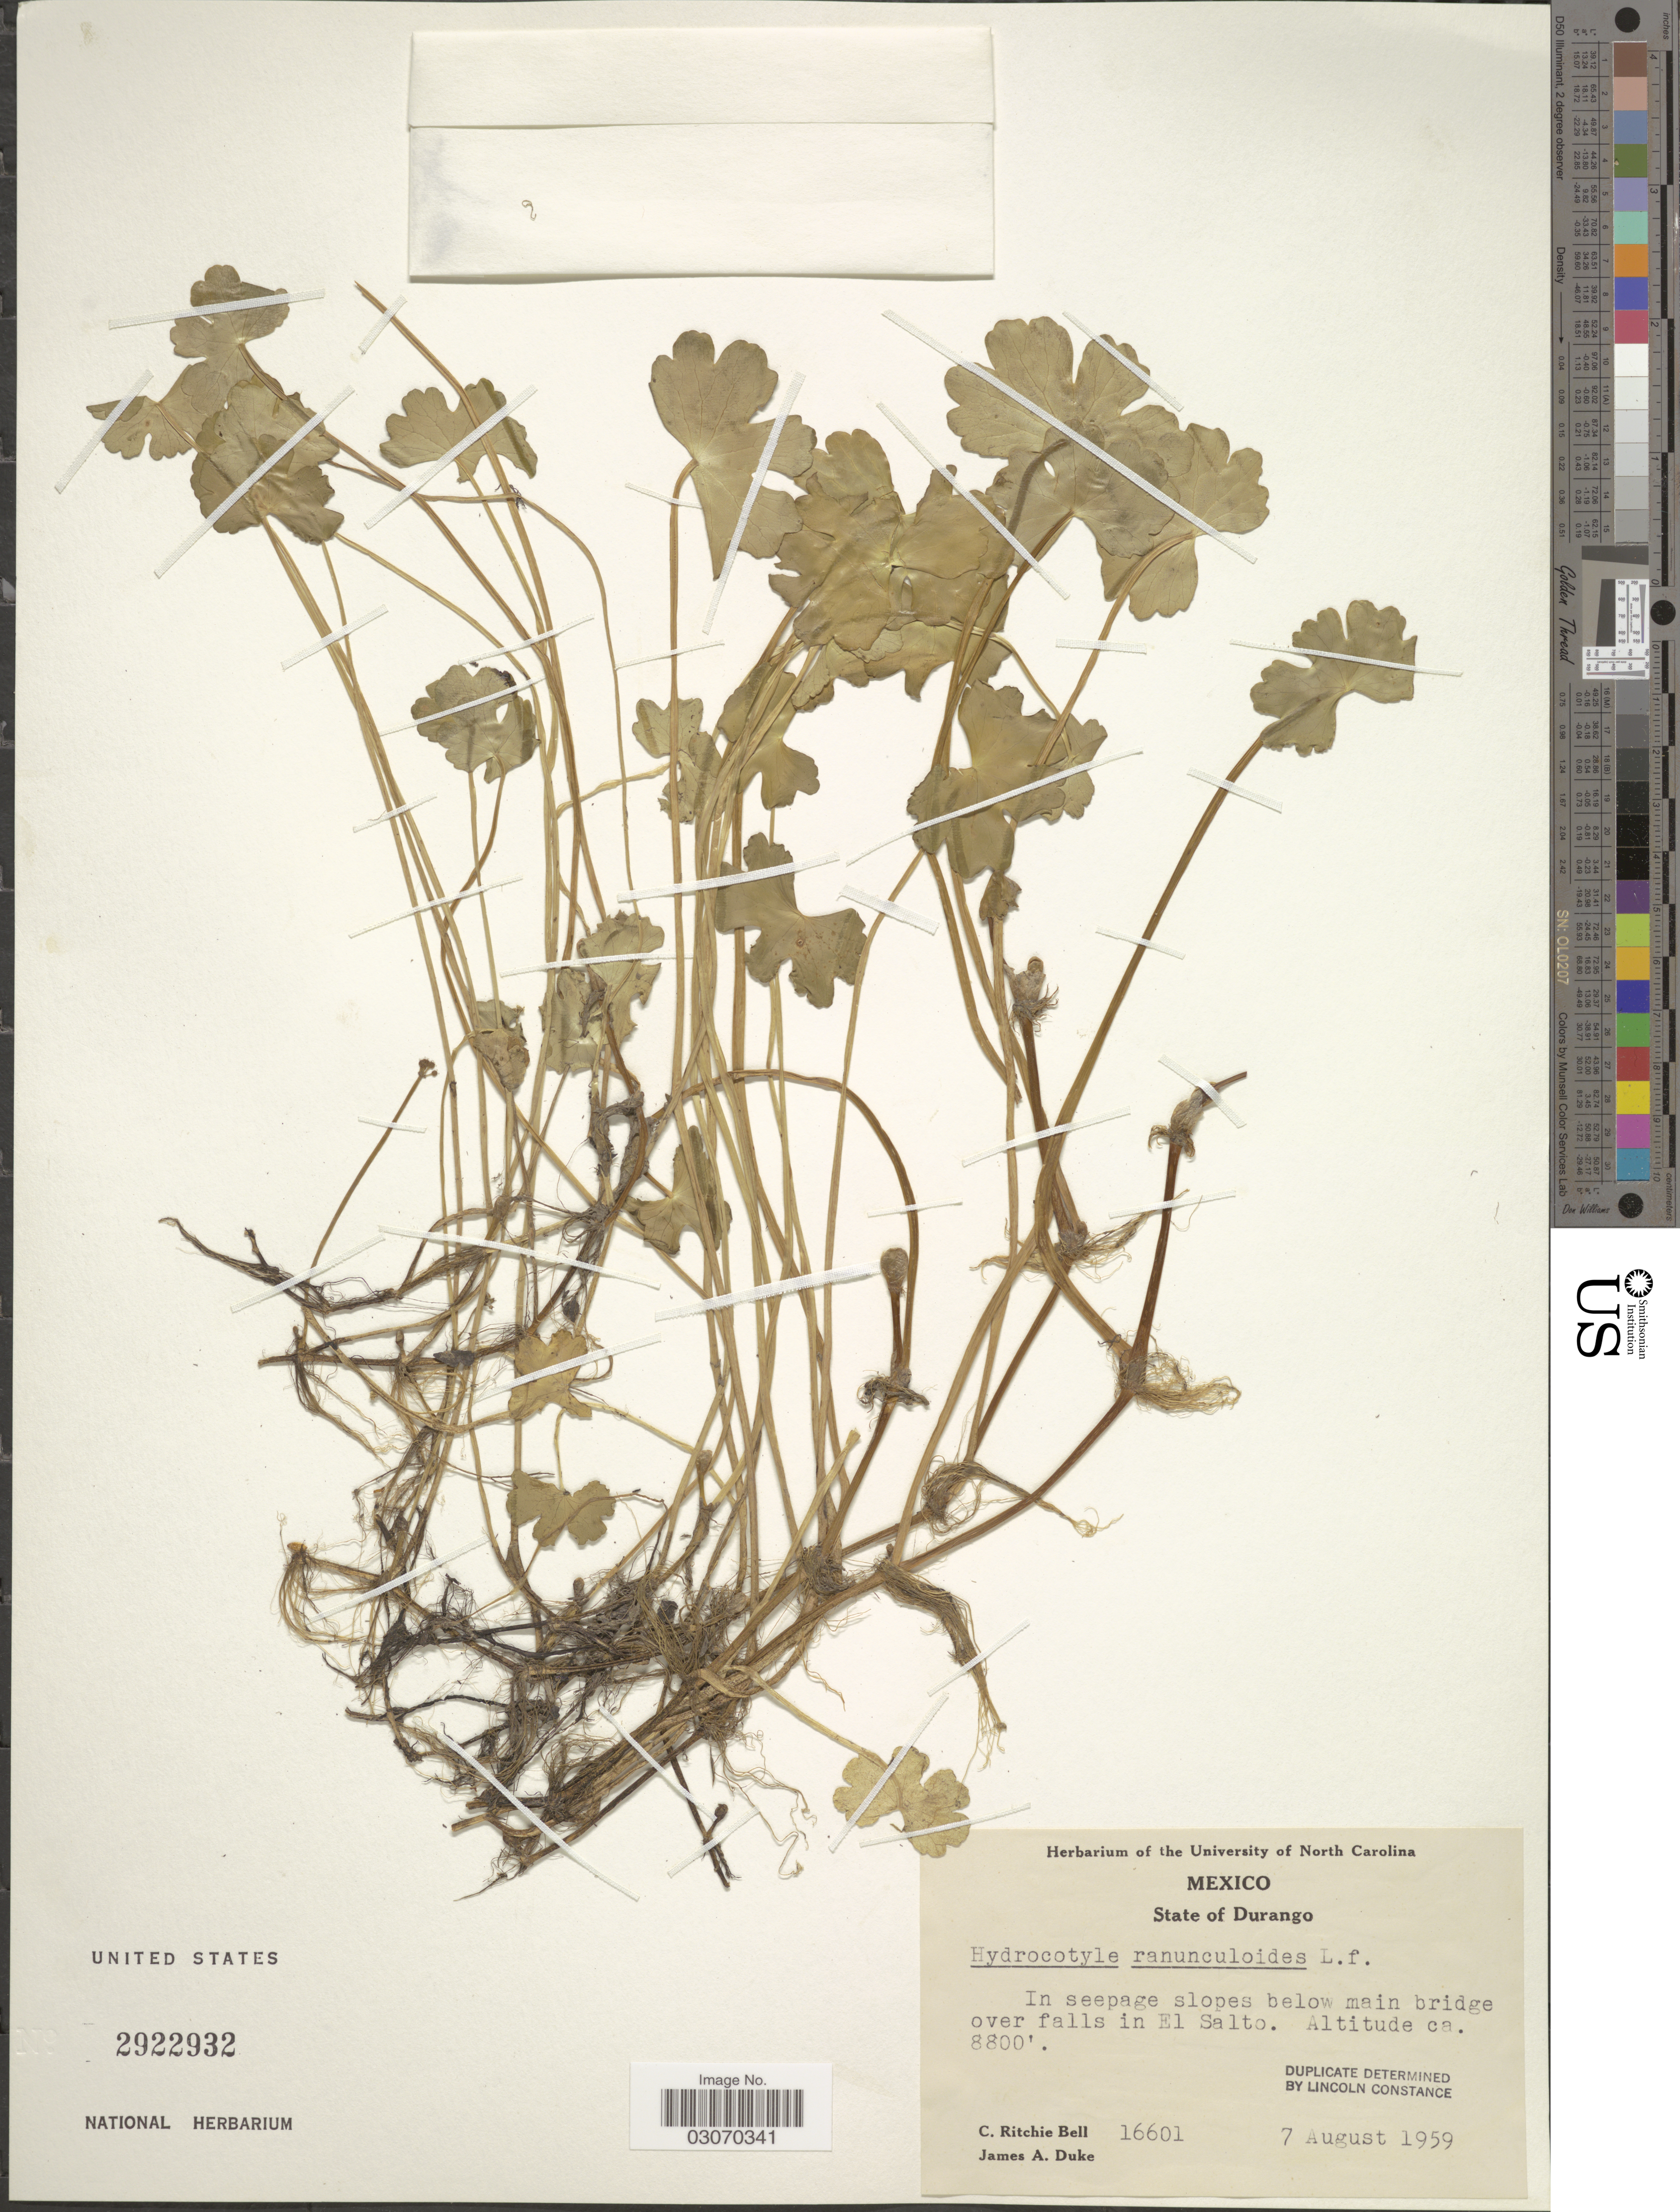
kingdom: Plantae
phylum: Tracheophyta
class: Magnoliopsida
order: Apiales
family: Araliaceae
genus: Hydrocotyle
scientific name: Hydrocotyle ranunculoides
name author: L. f.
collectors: C. R. Bell & J. A. Duke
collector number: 16601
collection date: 1959-08-07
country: Mexico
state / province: Durango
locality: In seepage slopes below main bridge over falls in El Salto.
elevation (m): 2682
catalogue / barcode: US 2922932